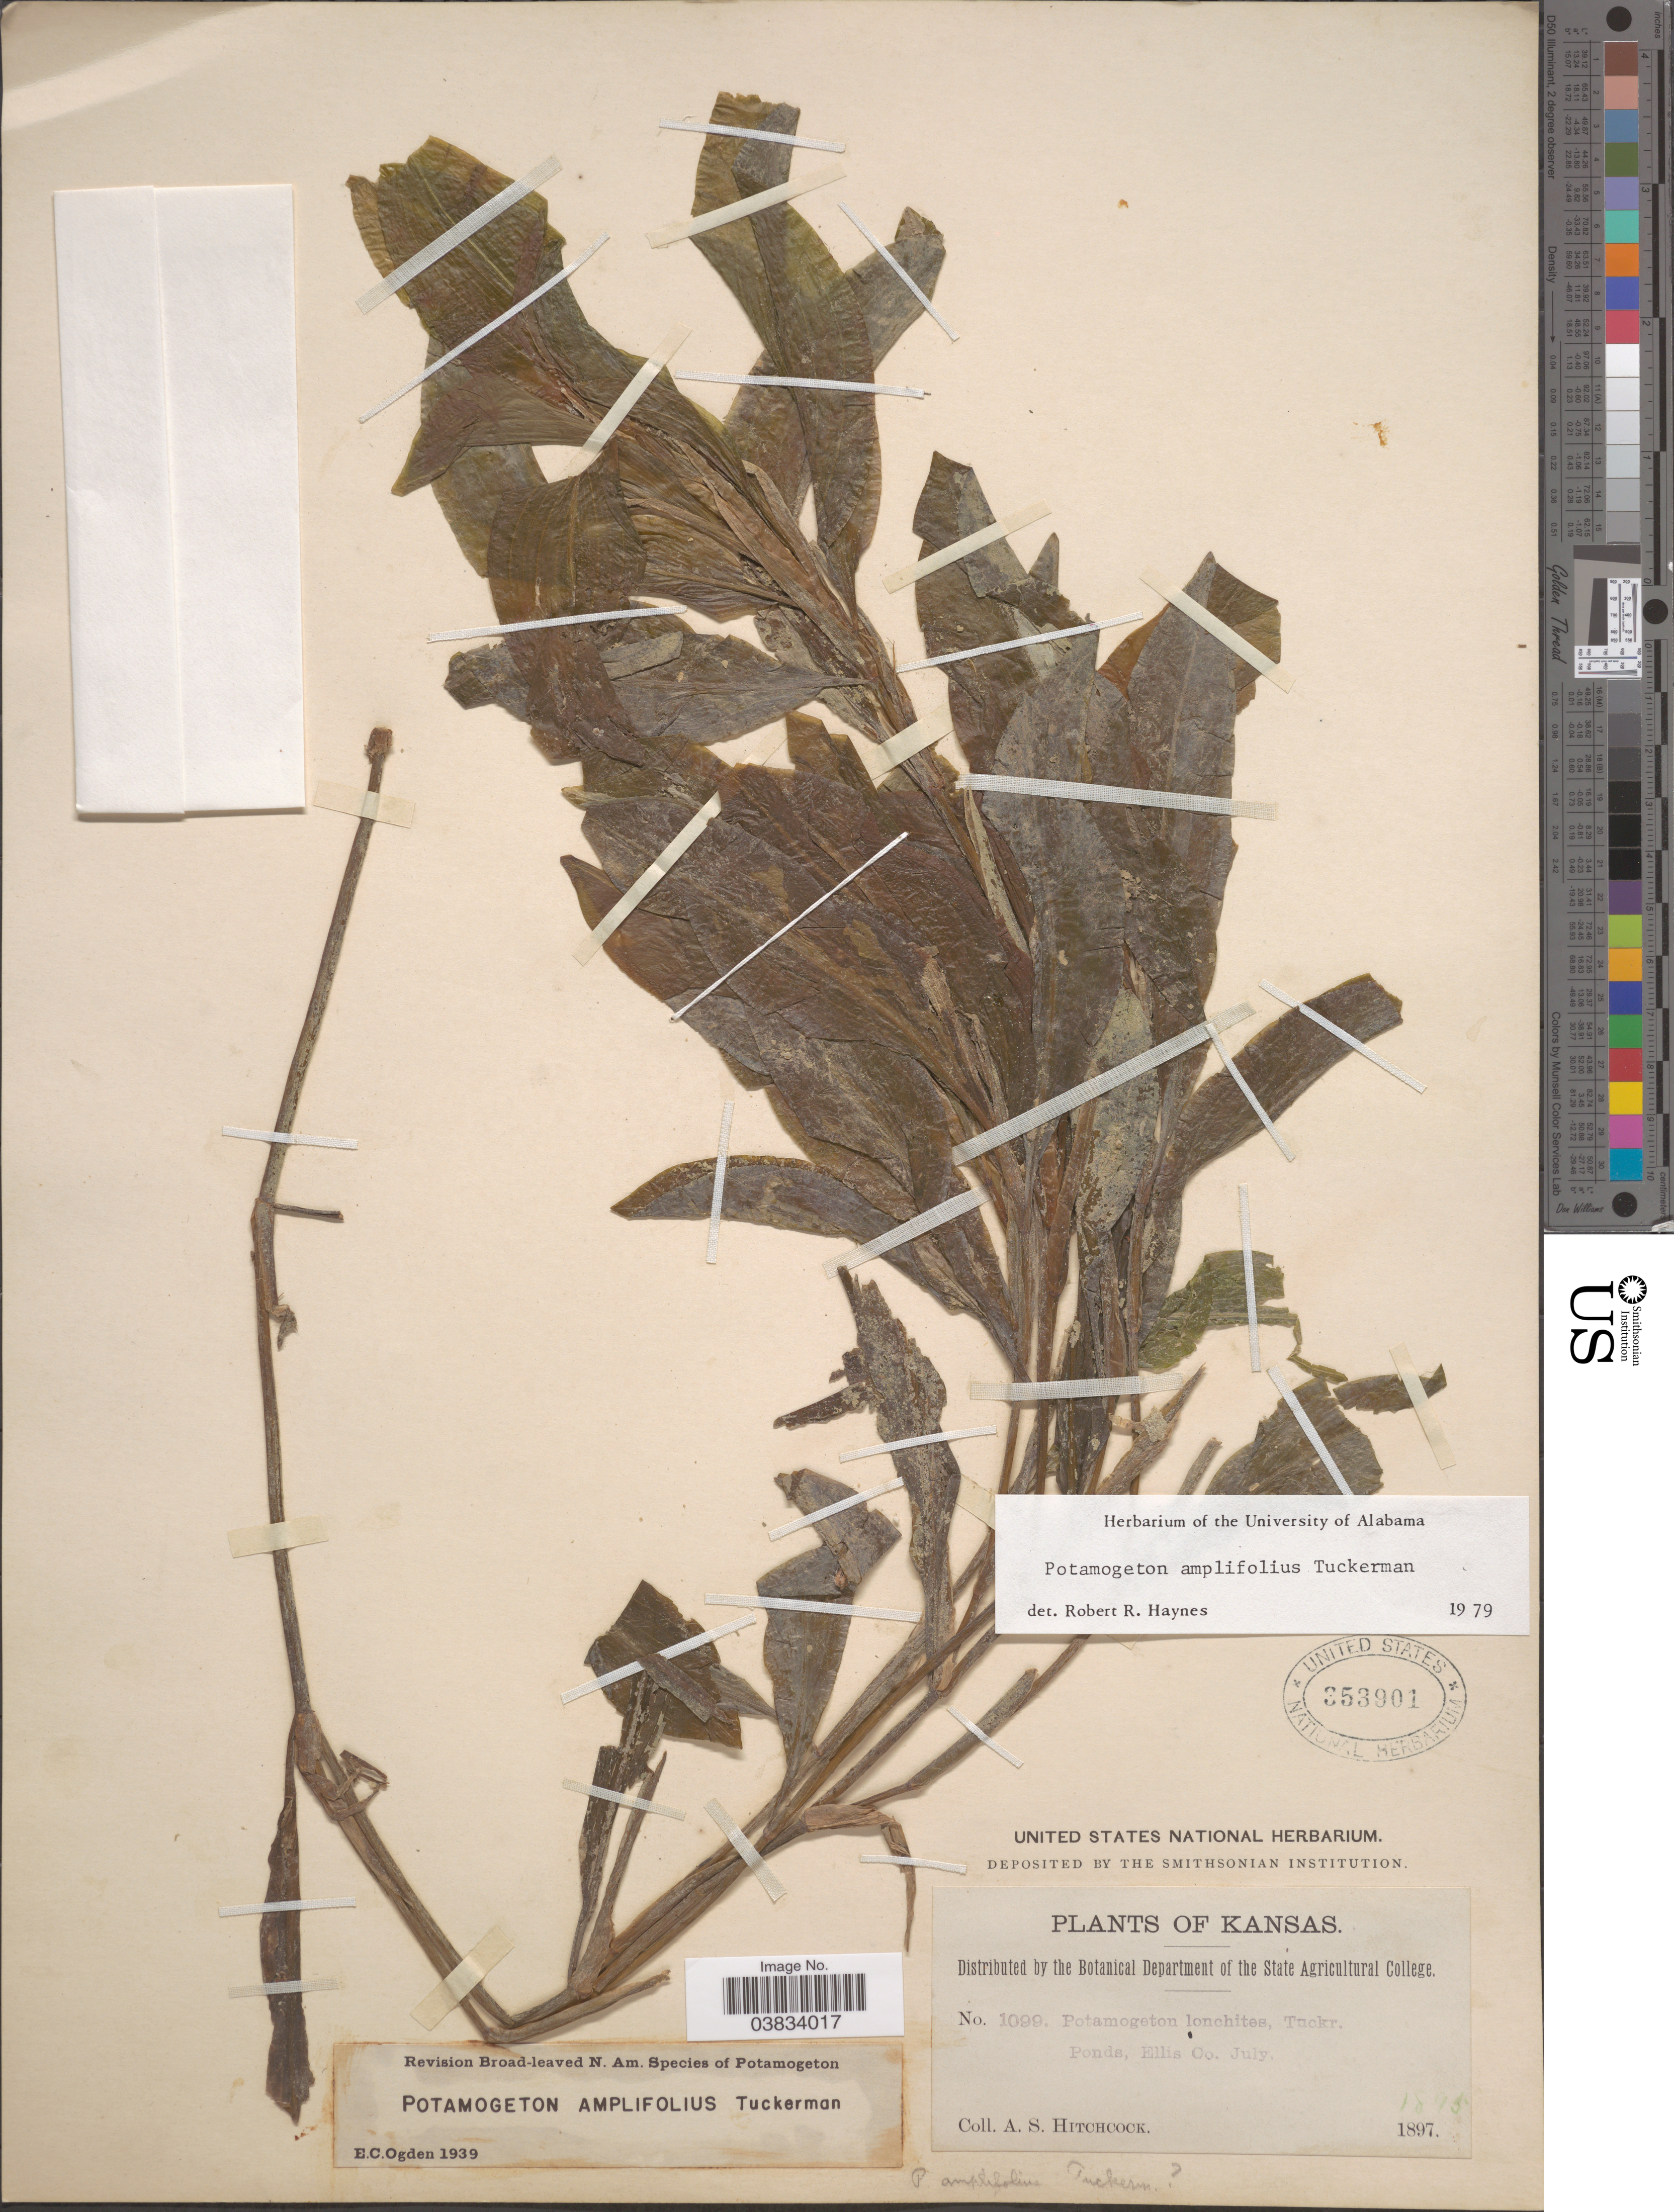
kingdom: Plantae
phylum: Tracheophyta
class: Liliopsida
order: Alismatales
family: Potamogetonaceae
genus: Potamogeton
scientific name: Potamogeton amplifolius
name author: Tuckerm.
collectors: A. S. Hitchcock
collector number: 1099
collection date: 1897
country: United States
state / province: Kansas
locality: Ponds, Ellis Co.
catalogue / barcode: US 353901